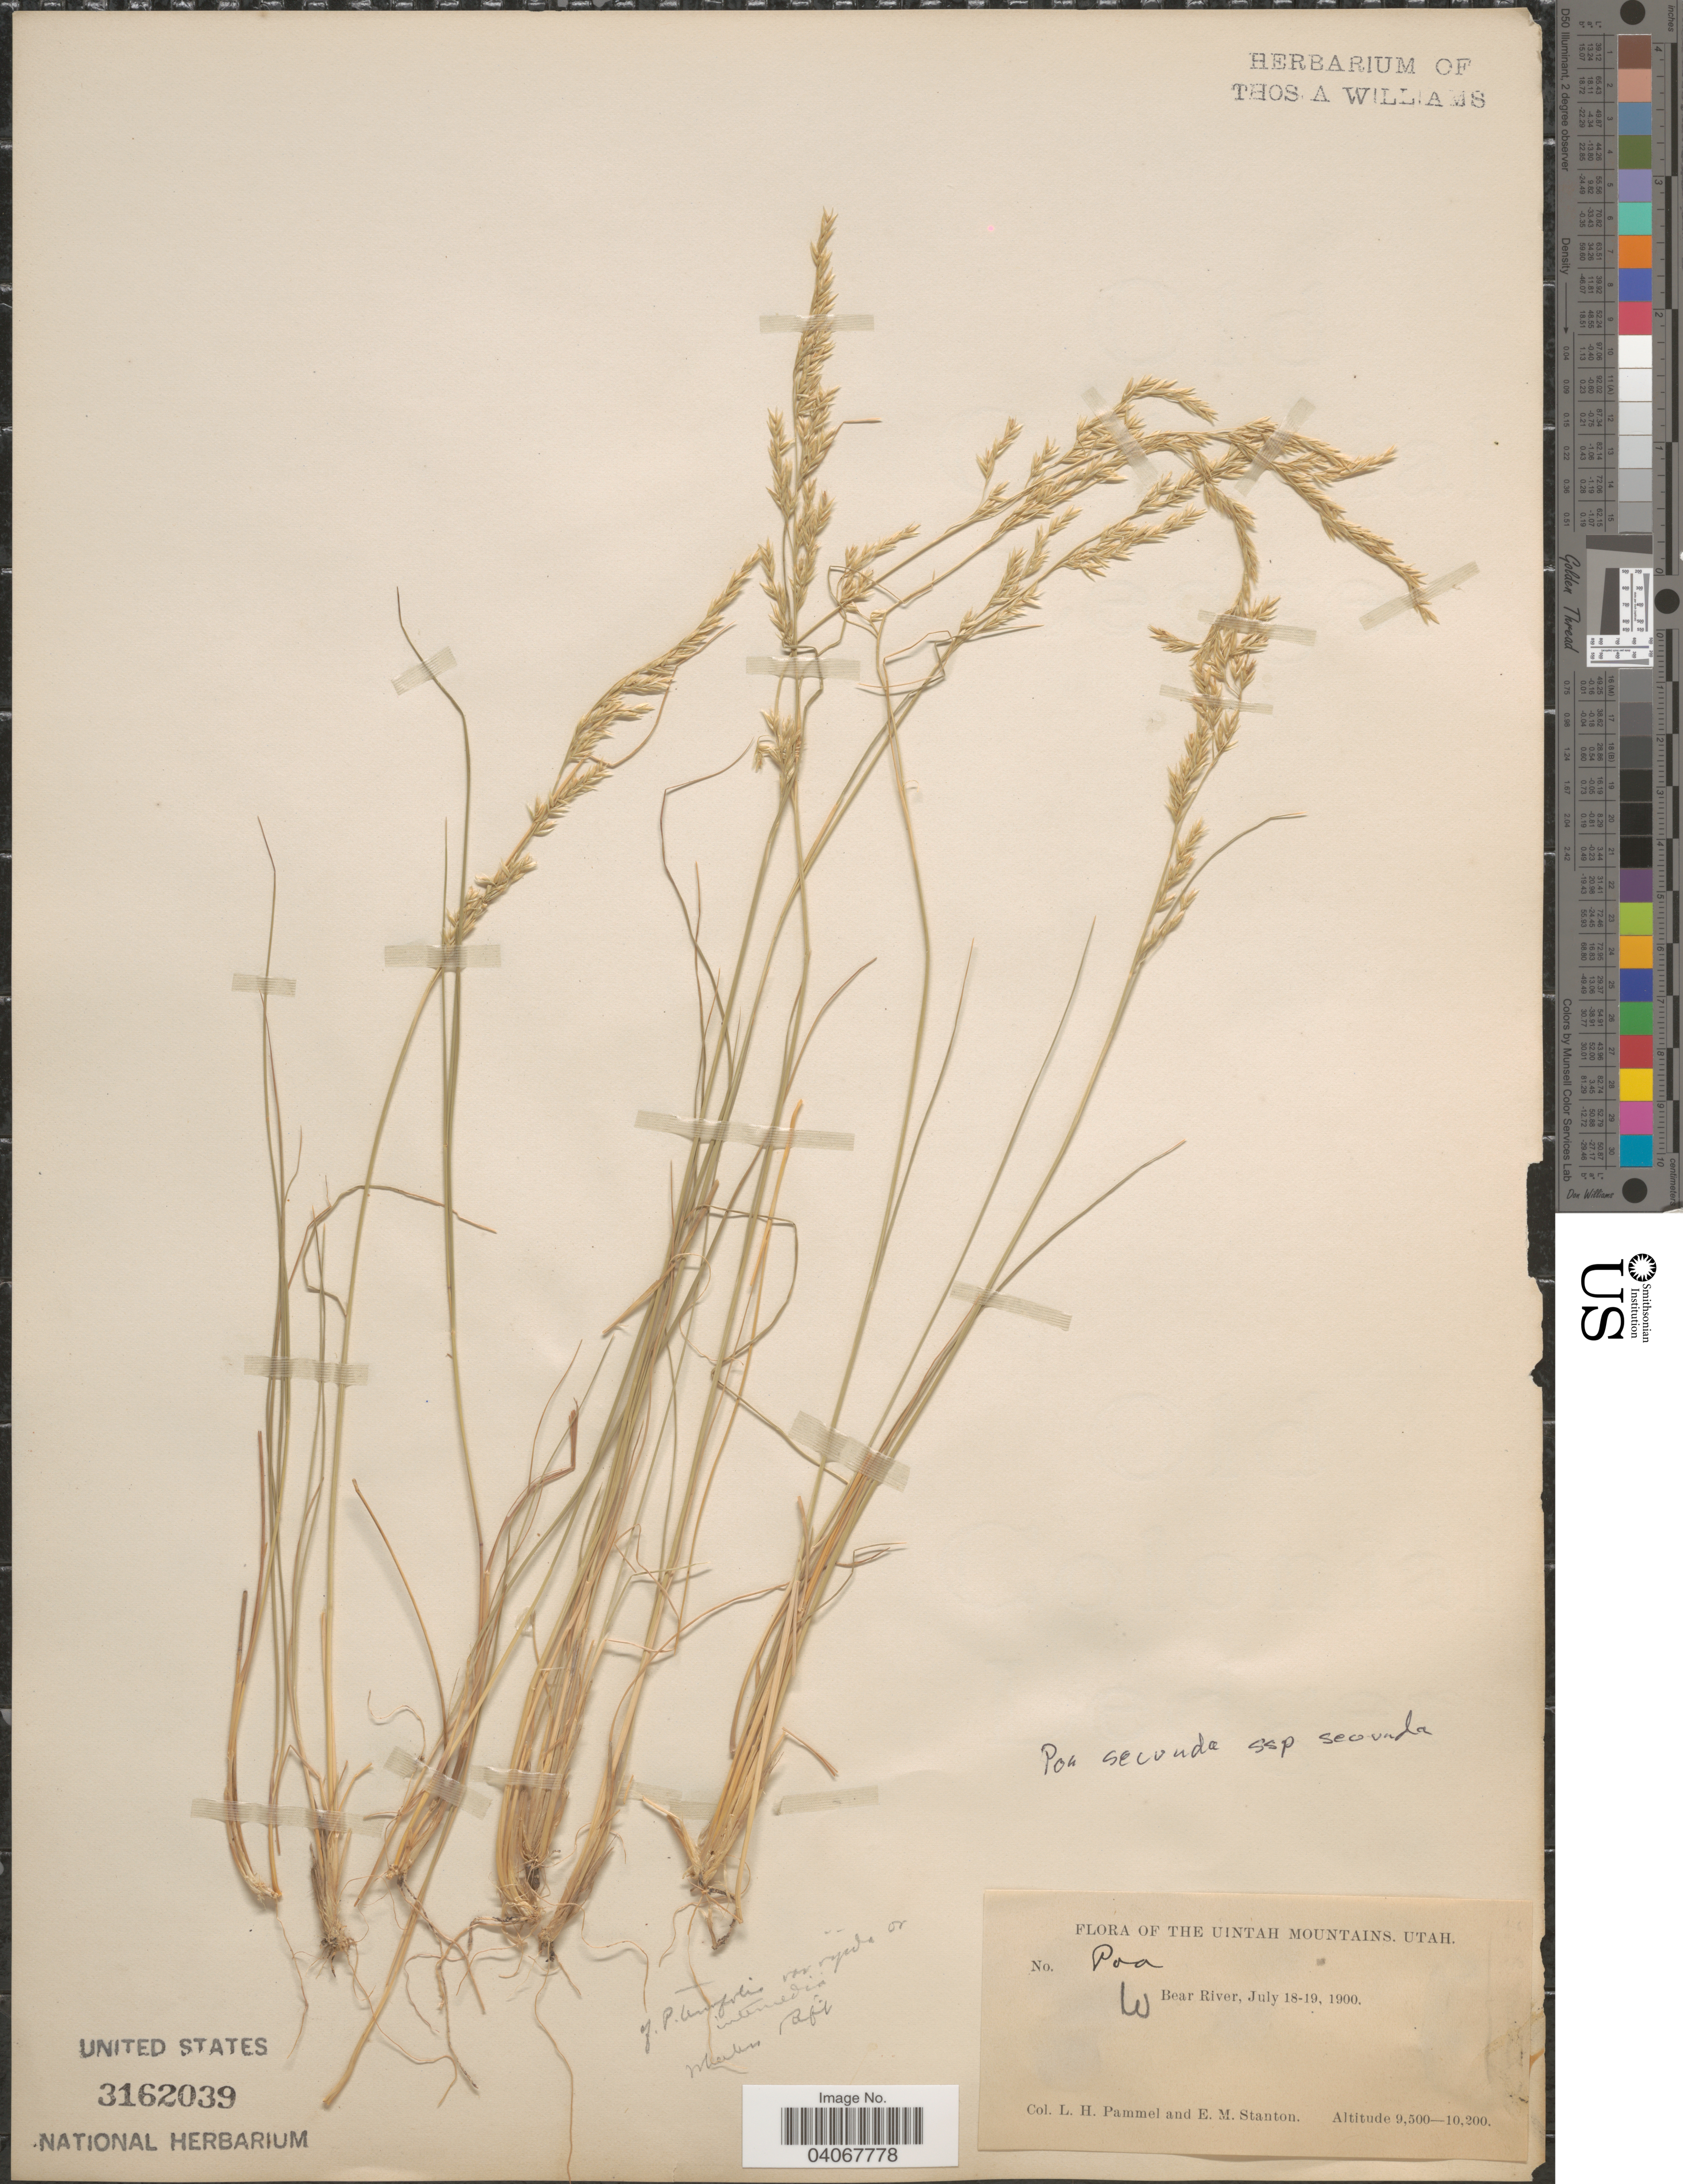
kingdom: Plantae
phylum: Tracheophyta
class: Liliopsida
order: Poales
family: Poaceae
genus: Poa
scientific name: Poa secunda subsp. secunda var. secunda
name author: J. Presl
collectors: L. Pammel & E. M. Stanton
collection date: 1900-07-18/1900-07-19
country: United States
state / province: Utah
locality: The Uintah Mountains. Bear River.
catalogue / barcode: US 3162039